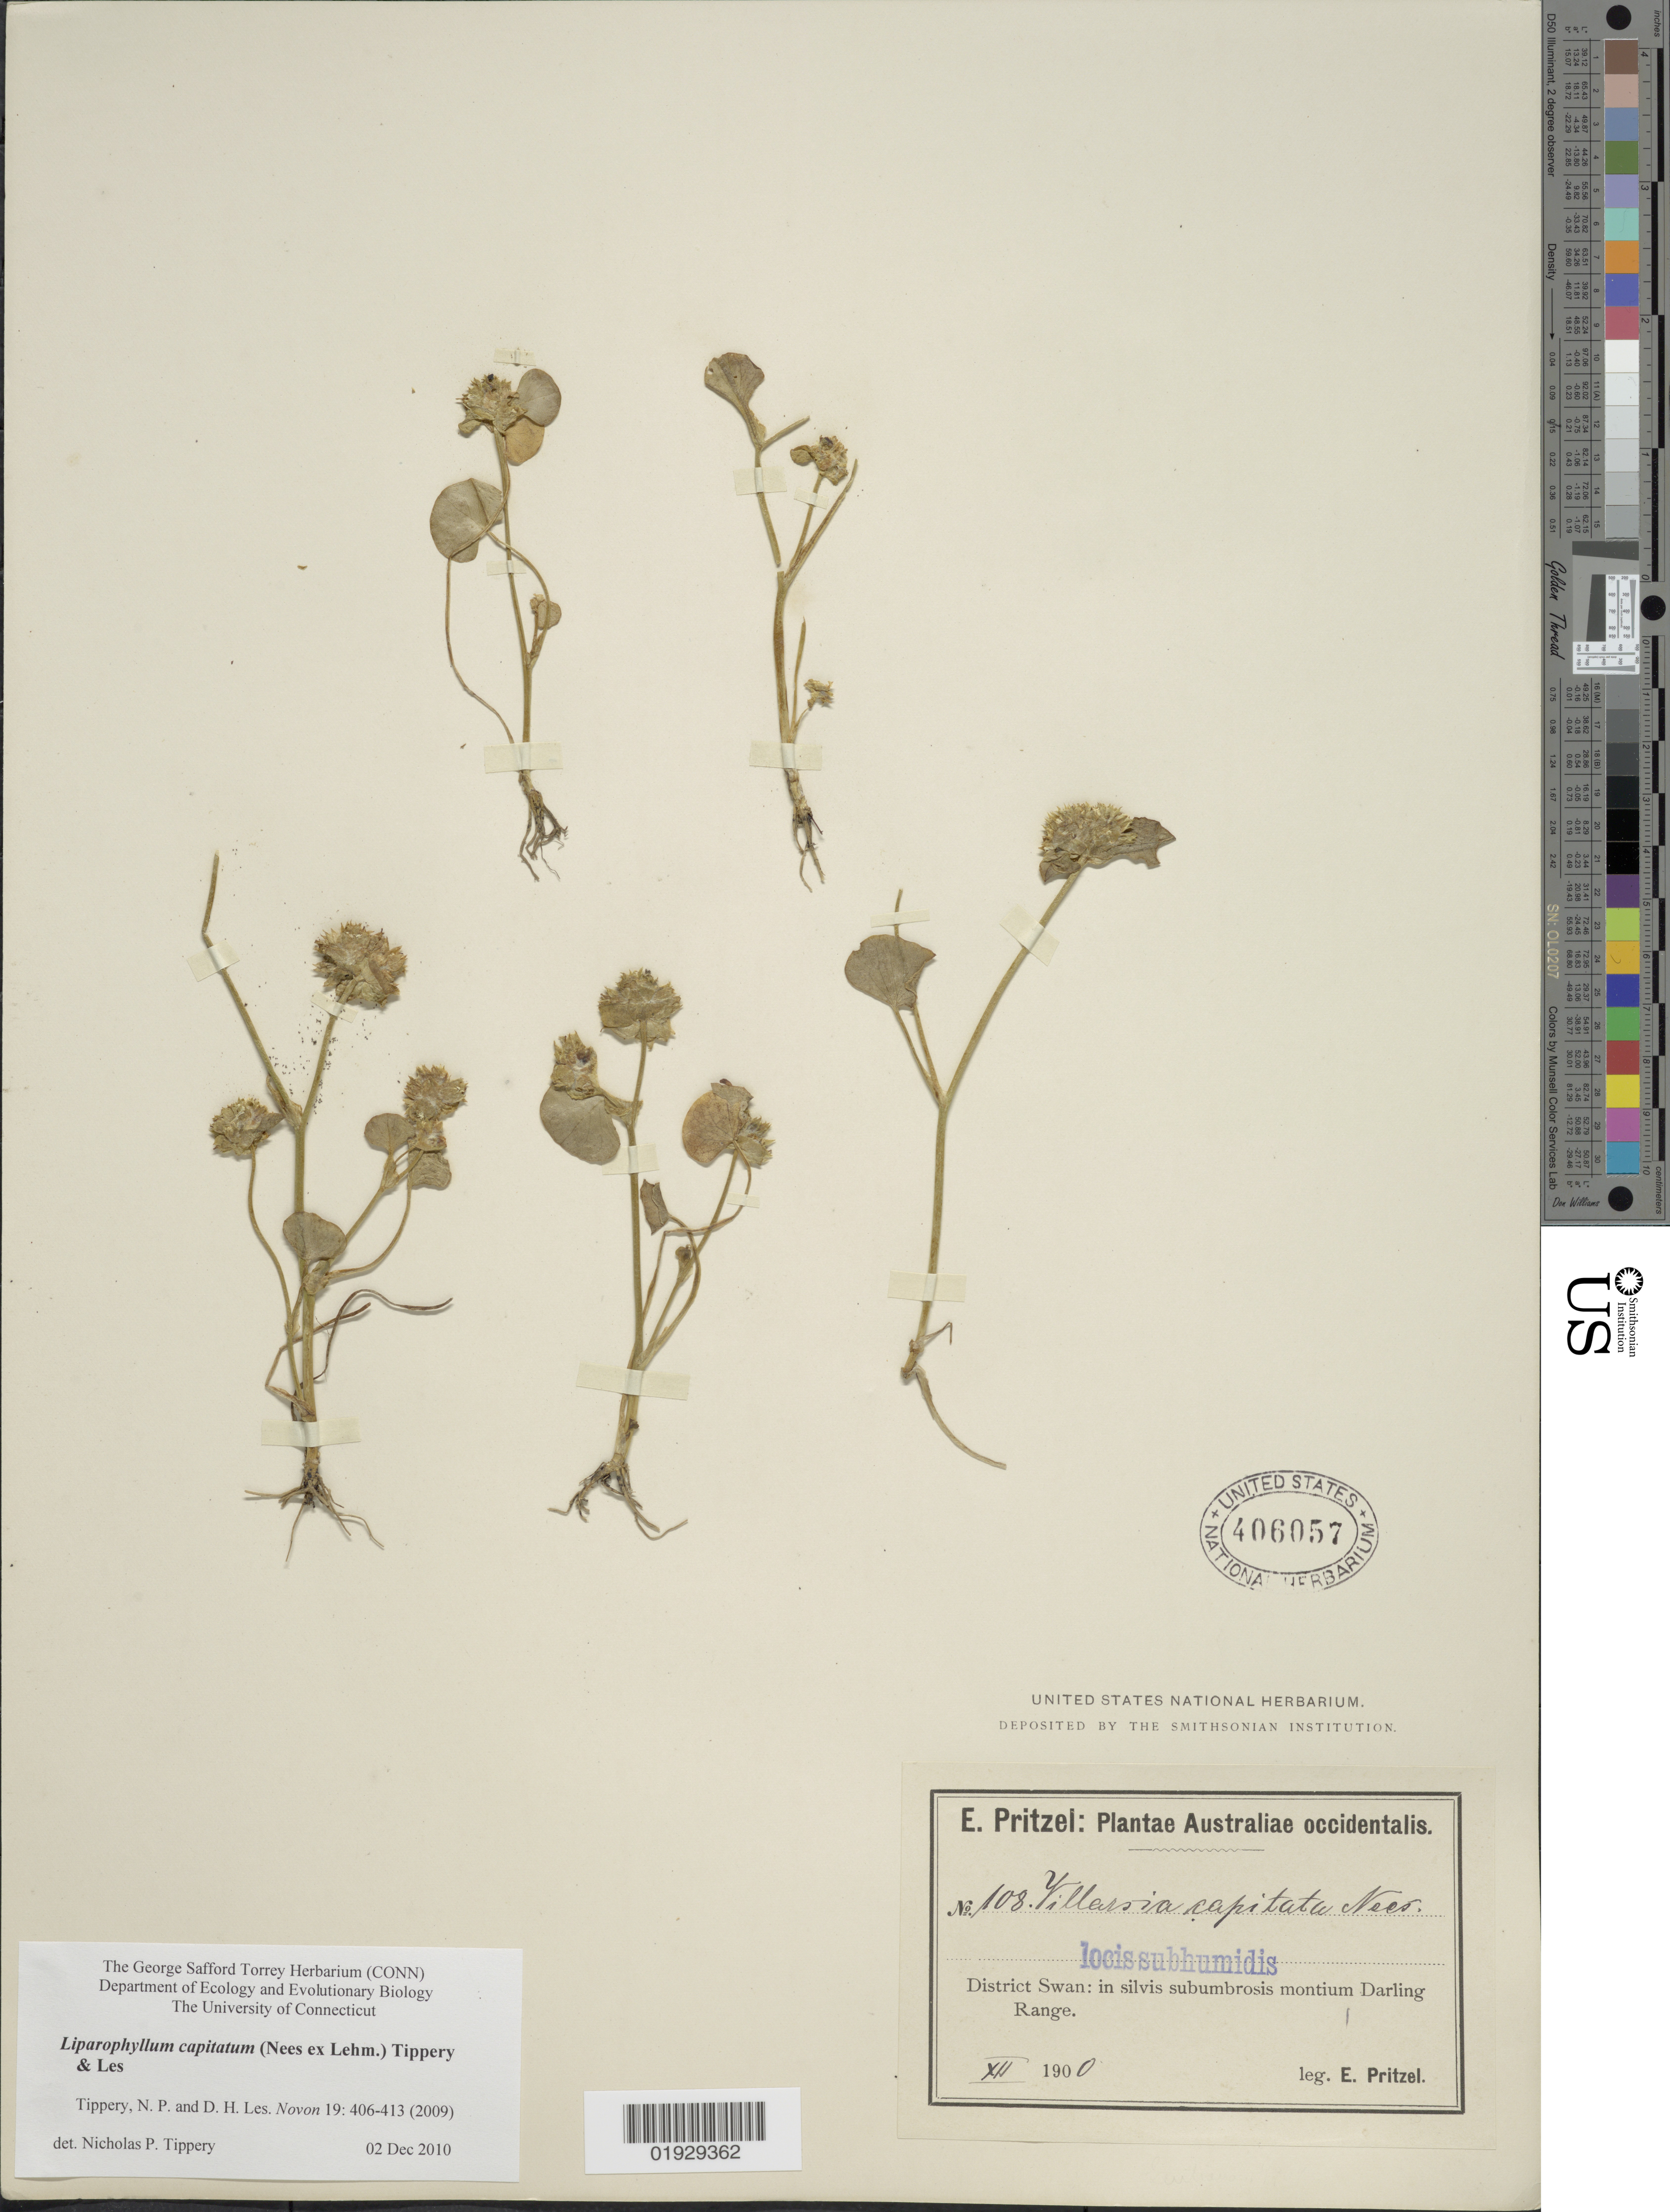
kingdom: Plantae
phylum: Tracheophyta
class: Magnoliopsida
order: Asterales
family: Menyanthaceae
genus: Liparophyllum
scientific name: Liparophyllum capitatum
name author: (Nees) Tippery & Les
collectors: E. G. Pritzel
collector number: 108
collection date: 1900-12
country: Australia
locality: Australiae occidentalis. District Swan: in silvis subumbrosis montium Darling Range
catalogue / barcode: US 406057